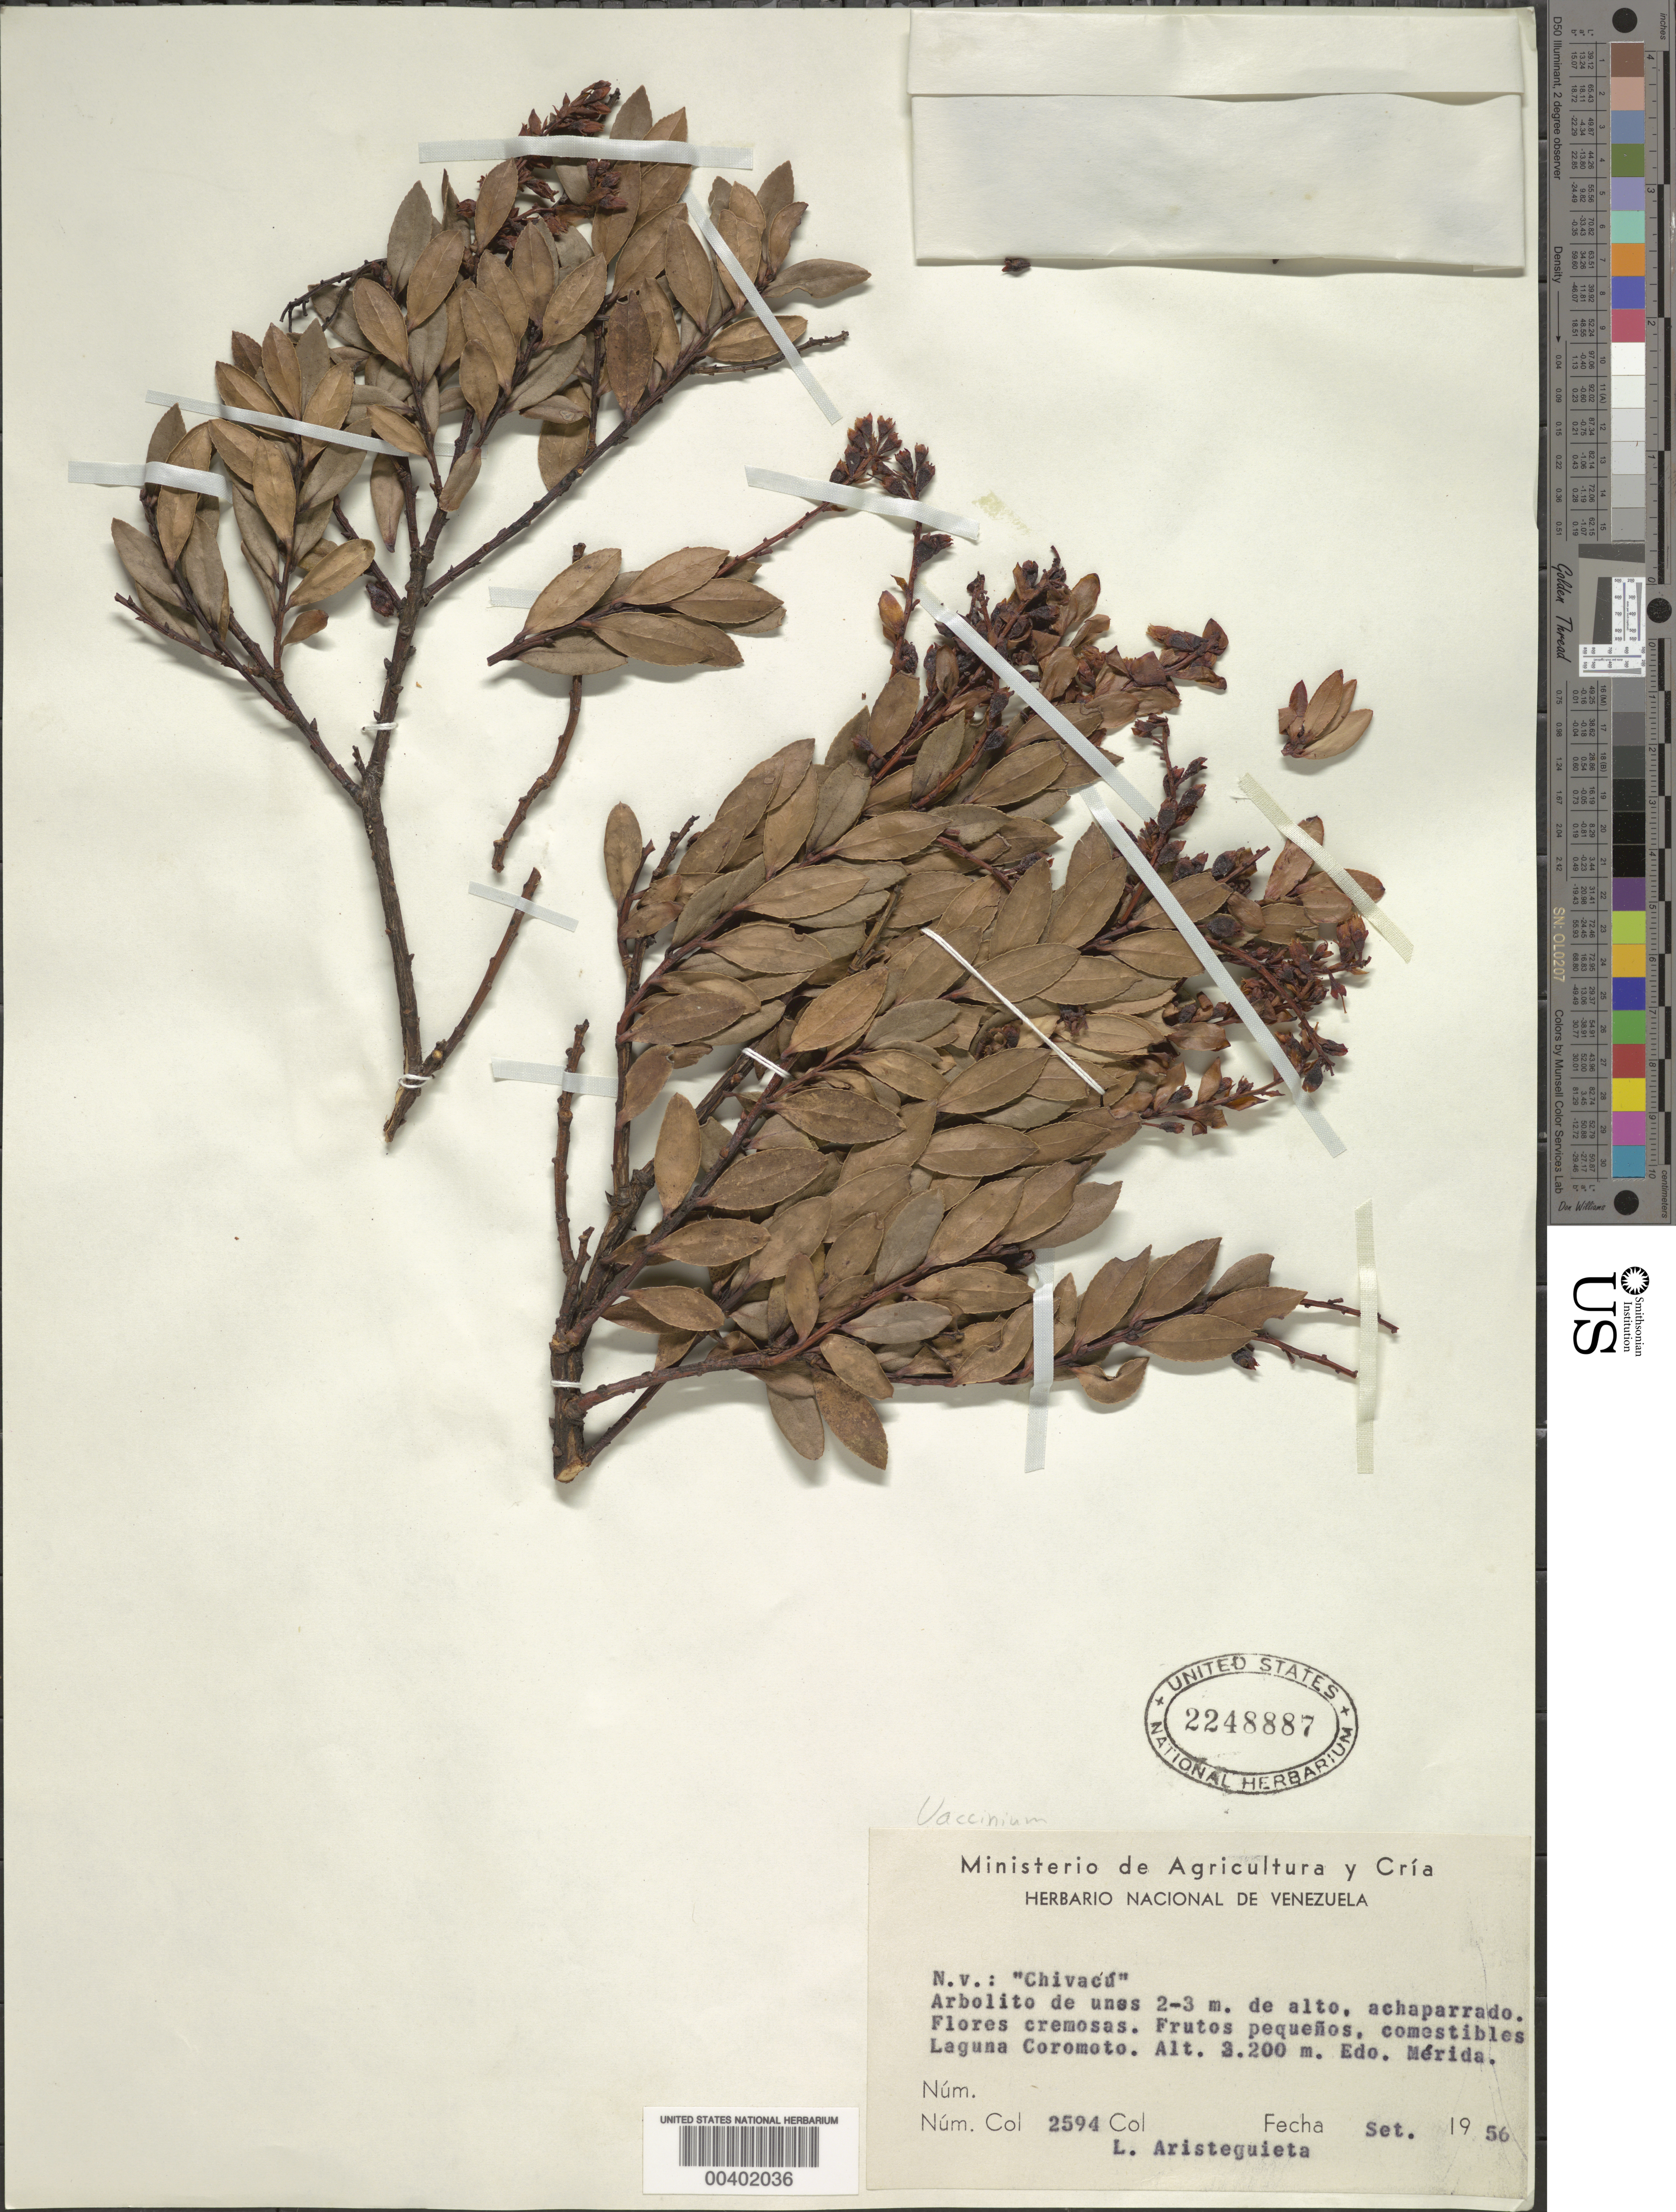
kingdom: Plantae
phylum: Tracheophyta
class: Magnoliopsida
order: Ericales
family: Ericaceae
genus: Vaccinium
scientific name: Vaccinium sp.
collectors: L. Aristeguieta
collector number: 2594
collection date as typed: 19 Sep 1956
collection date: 1956-09-19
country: Venezuela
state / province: Mérida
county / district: Libertador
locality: Laguna Coromoto Coromoto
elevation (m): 3200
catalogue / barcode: US 2248887